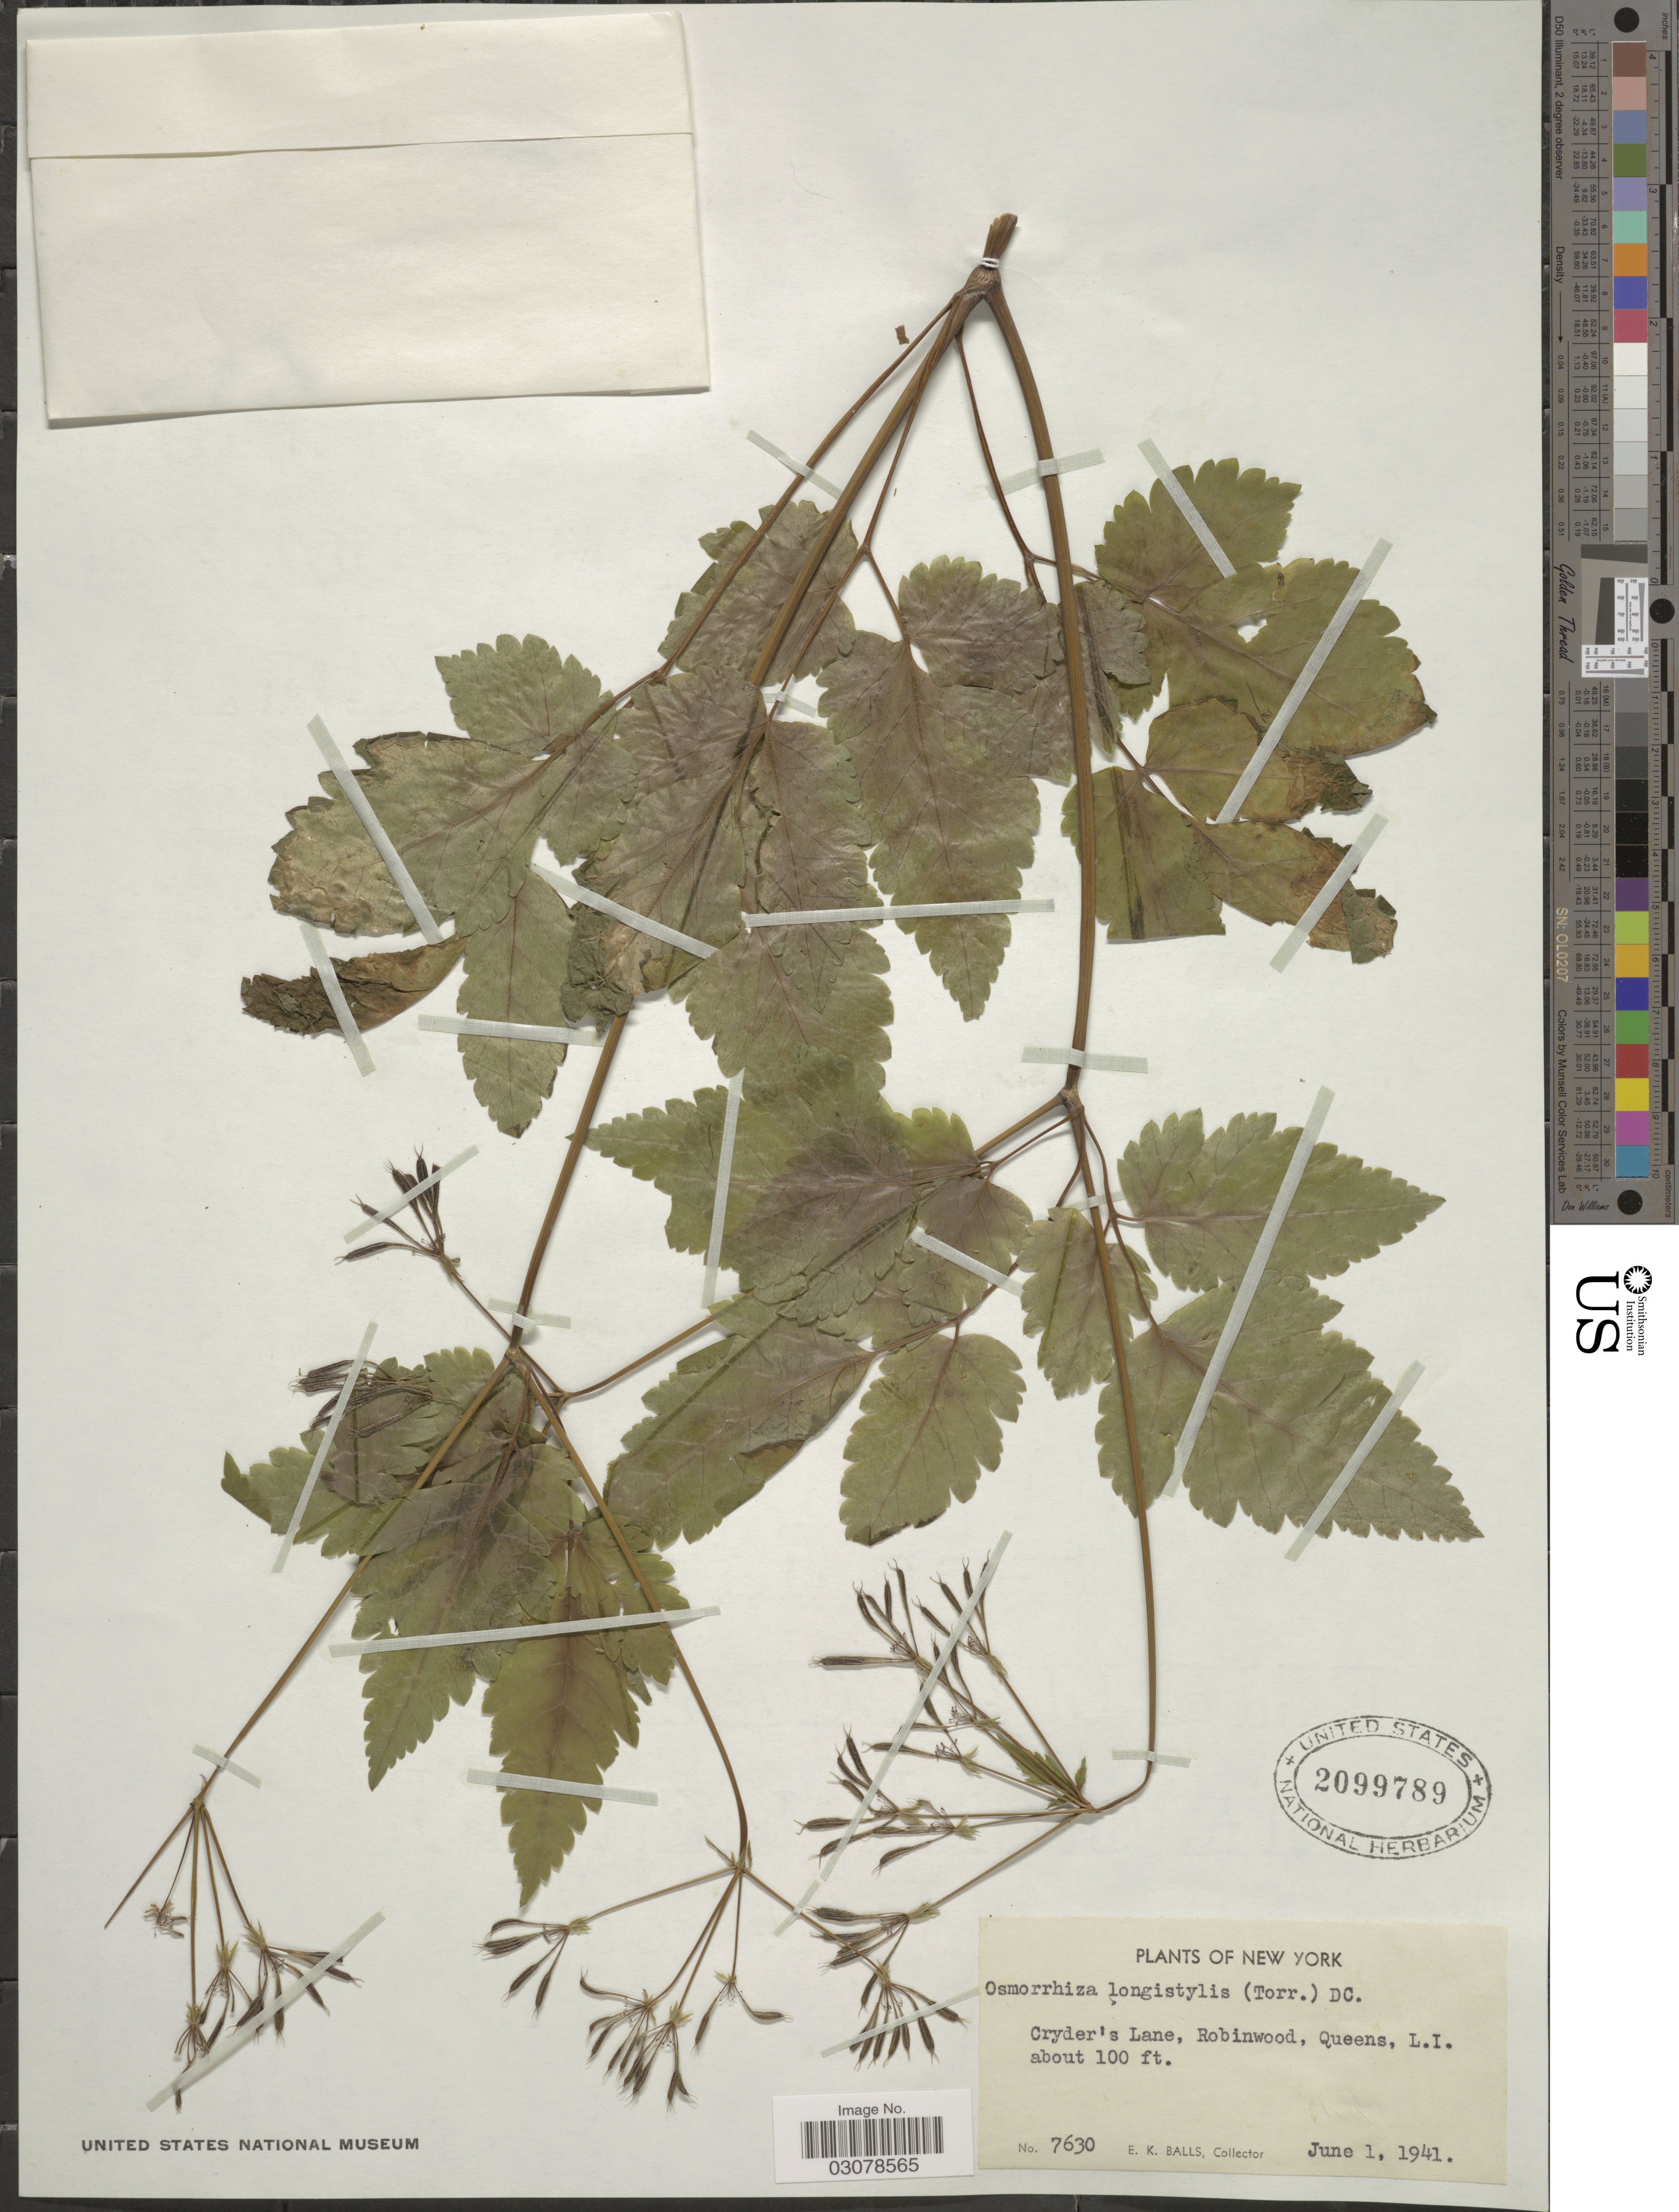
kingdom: Plantae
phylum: Tracheophyta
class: Magnoliopsida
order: Apiales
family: Apiaceae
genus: Osmorhiza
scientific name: Osmorhiza longistylis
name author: (Torr.) DC.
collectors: E. K. Balls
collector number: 7630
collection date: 1941-06-01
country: United States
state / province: New York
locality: Cryder's Lane, Robinwood, Queens, L.I.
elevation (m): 30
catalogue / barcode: US 2099789